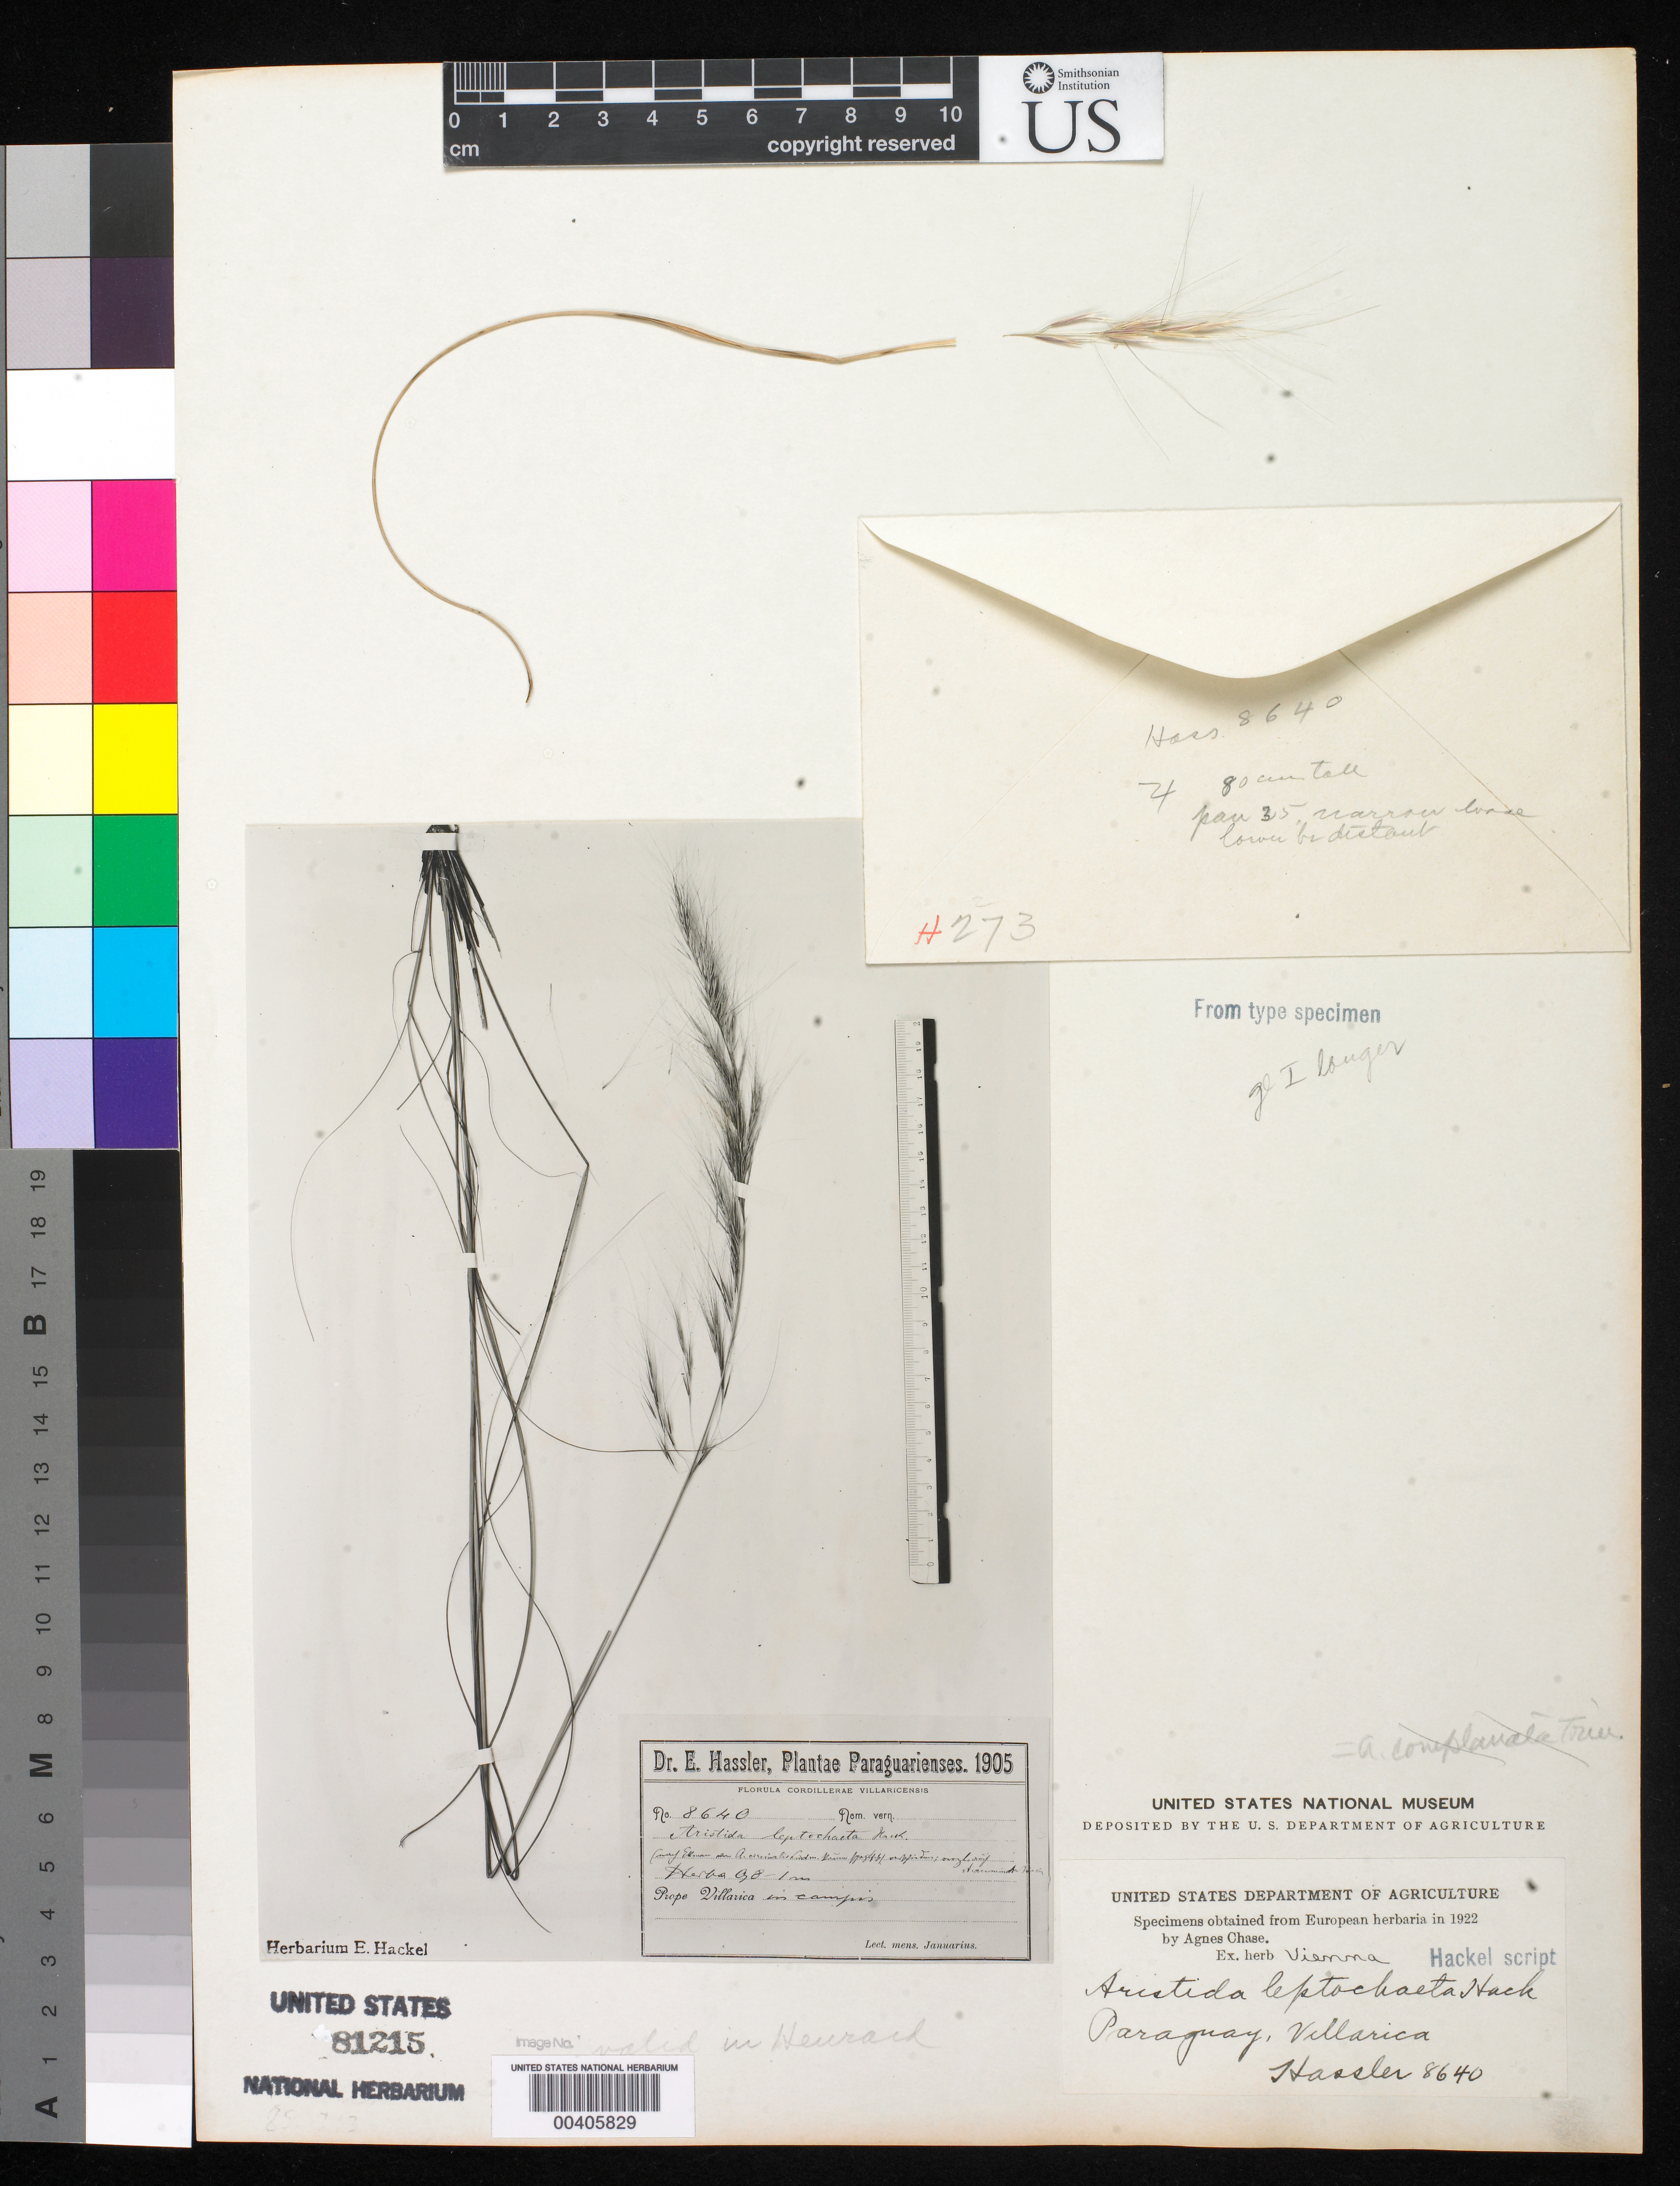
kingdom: Plantae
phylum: Tracheophyta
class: Liliopsida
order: Poales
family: Poaceae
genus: Aristida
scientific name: Aristida leptochaeta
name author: Hack.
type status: Type Fragment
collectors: E. Hassler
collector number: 8640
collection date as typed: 1905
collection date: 1905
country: Paraguay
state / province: Guairá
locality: Near Villarica.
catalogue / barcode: US 81215